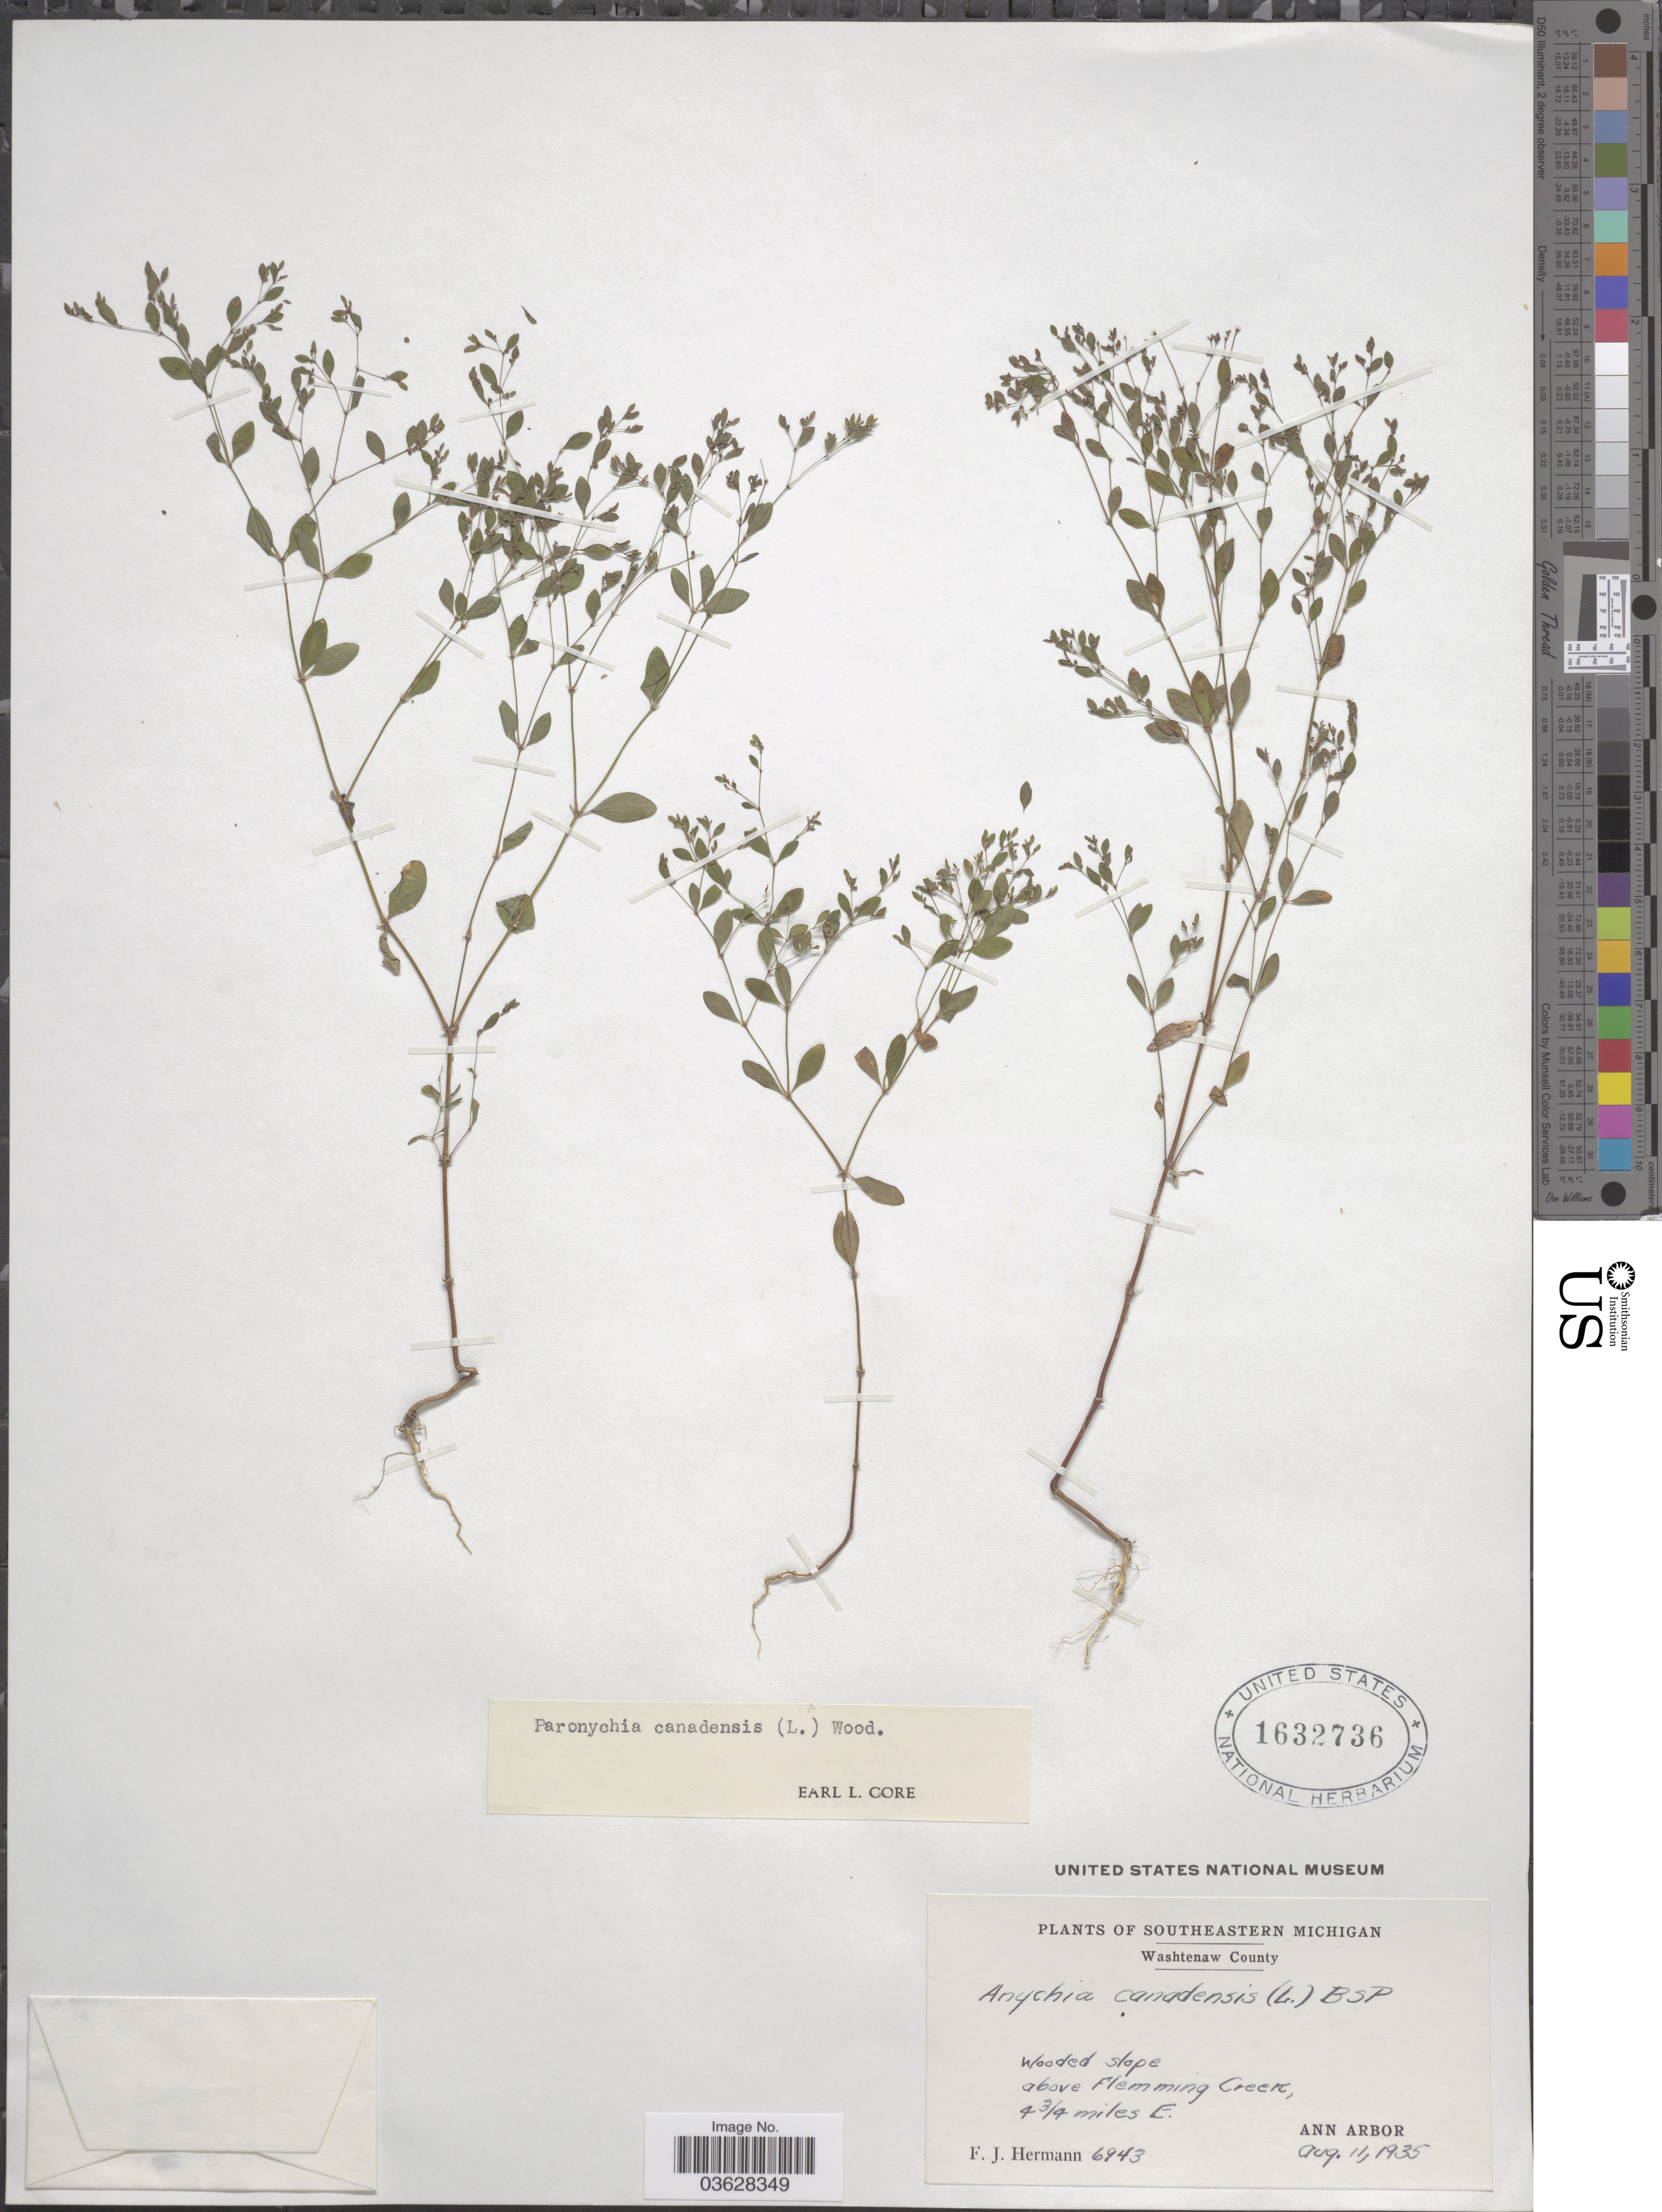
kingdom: Plantae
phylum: Tracheophyta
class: Magnoliopsida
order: Caryophyllales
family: Caryophyllaceae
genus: Paronychia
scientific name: Paronychia canadensis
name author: (L.) Alph. Wood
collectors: F. J. Hermann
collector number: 6943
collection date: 1935-08-11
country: United States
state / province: Michigan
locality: Southeastern Michigan. Washtenaw County. Above Flemming Creek 4 ¾ miles E. Ann Arbor.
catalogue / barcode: US 1632736